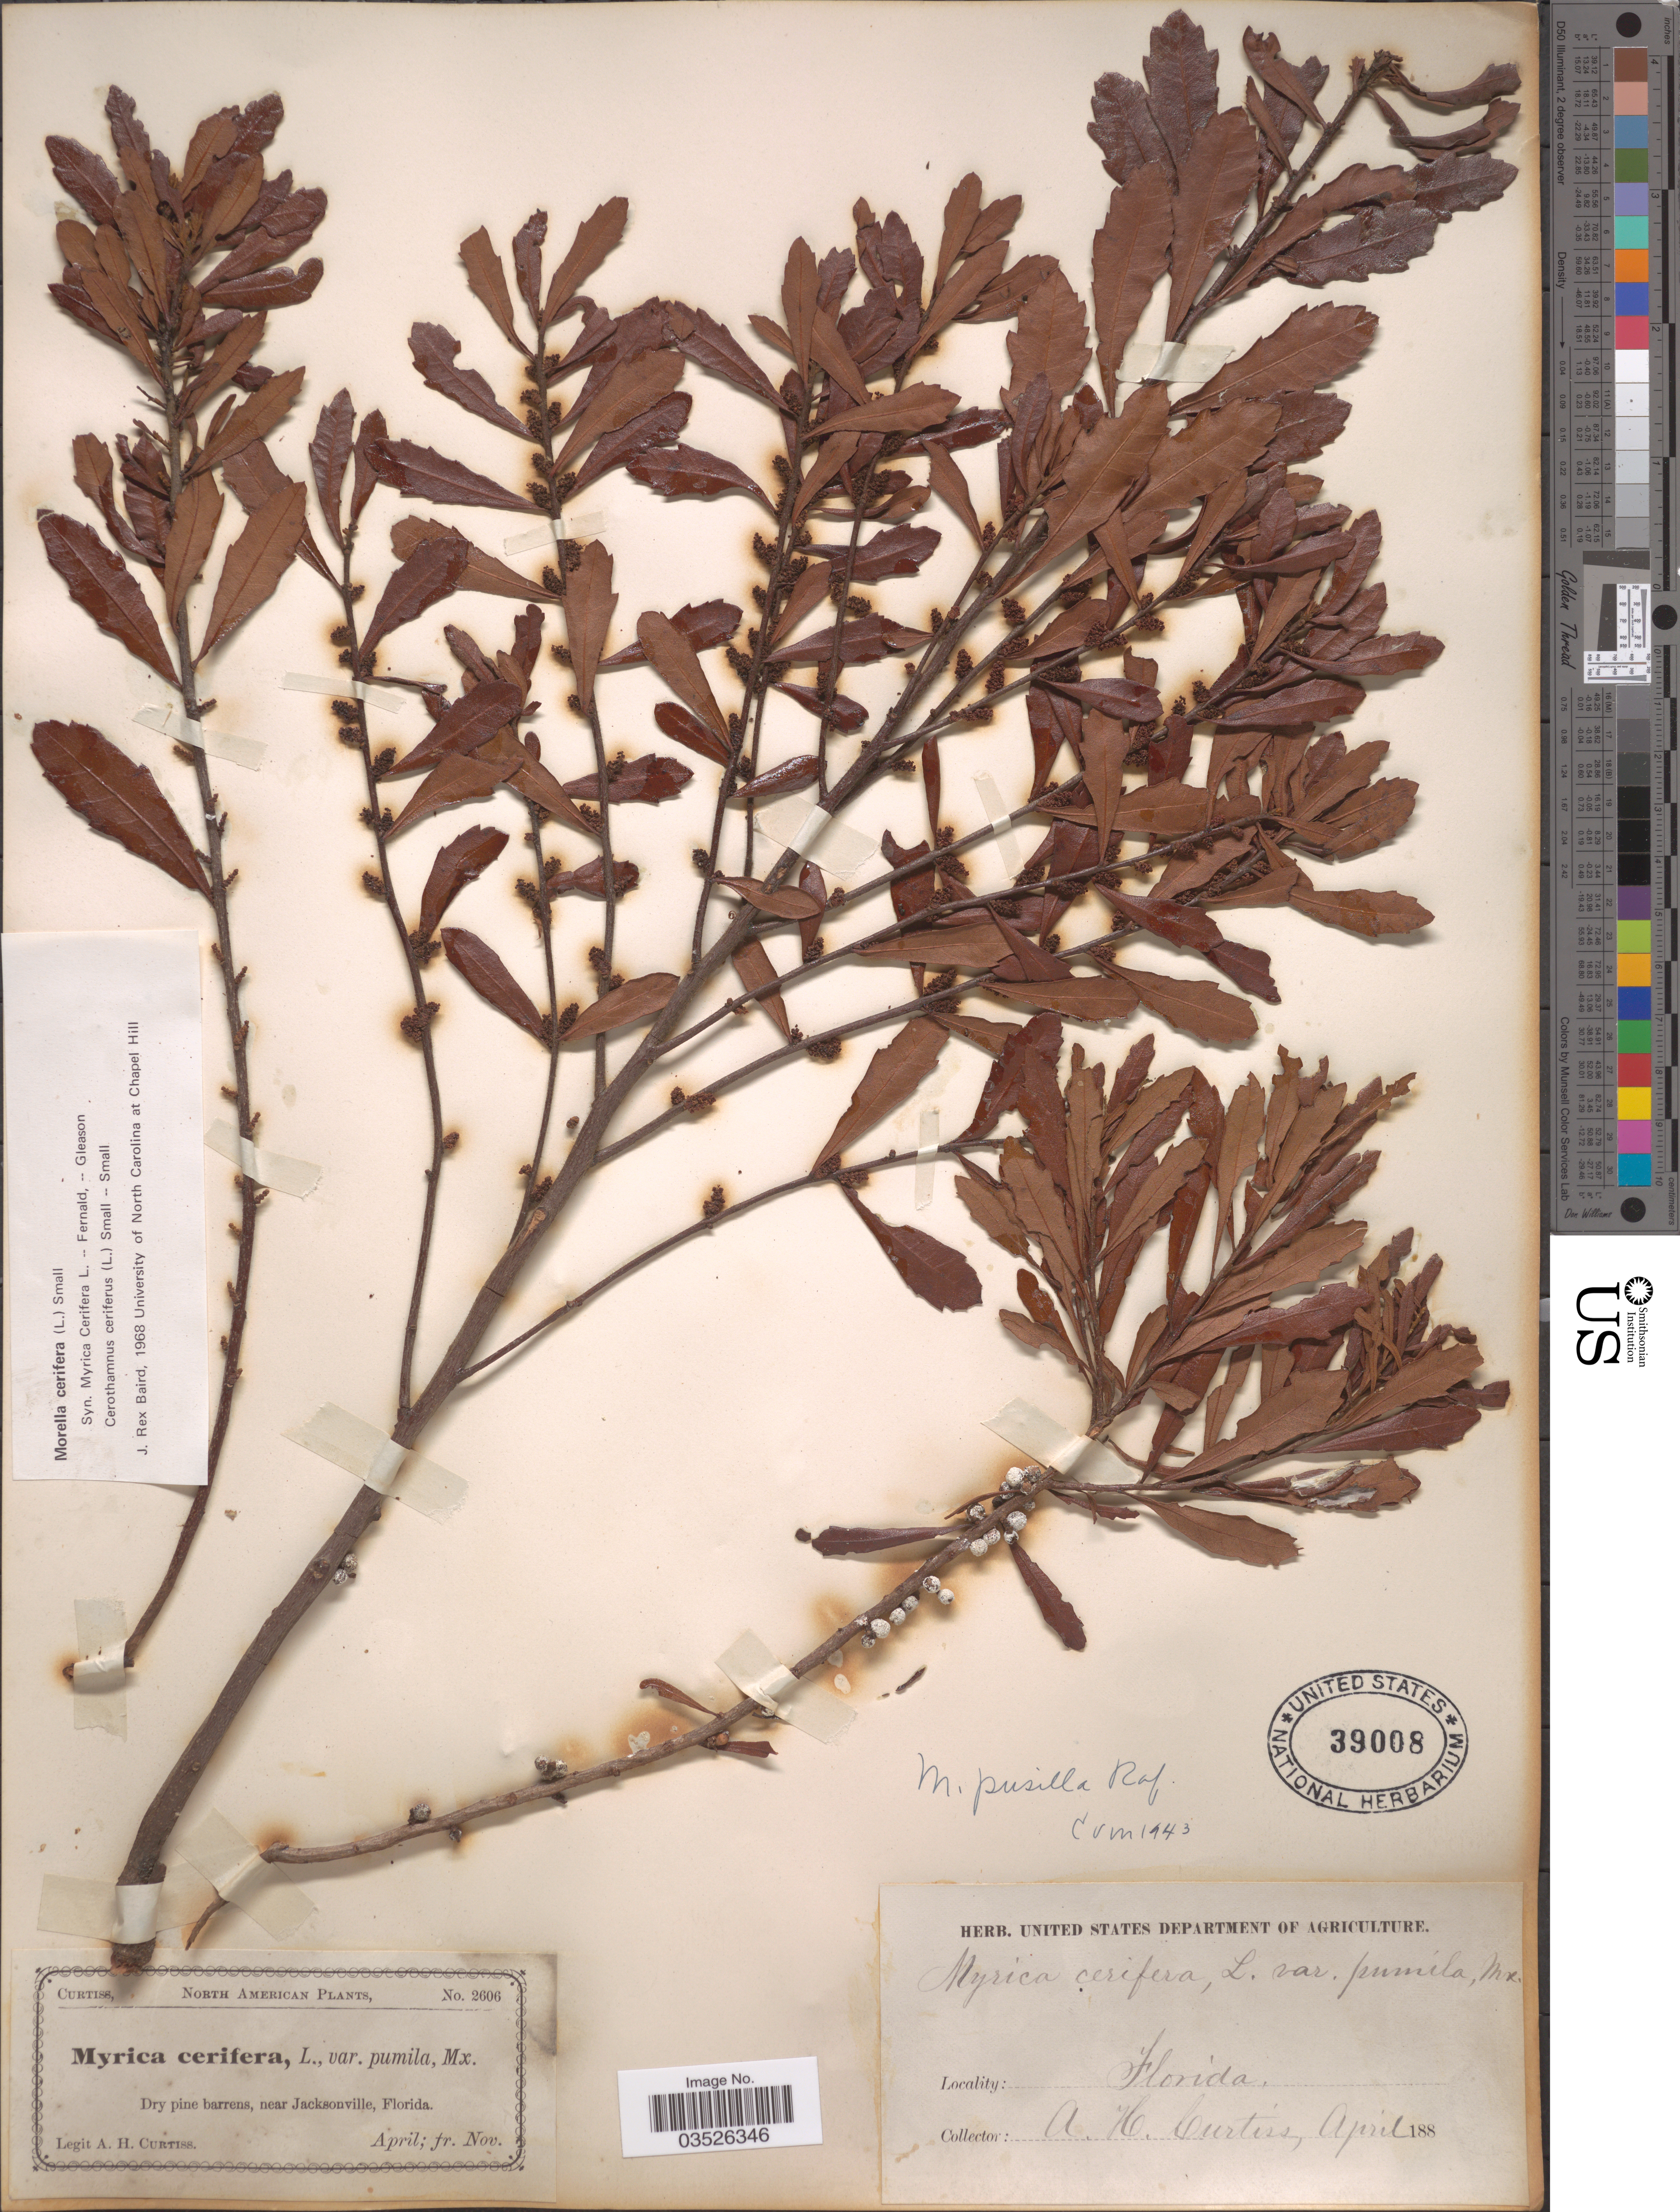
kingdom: Plantae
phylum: Tracheophyta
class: Magnoliopsida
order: Fagales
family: Myricaceae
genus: Morella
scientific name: Morella pumila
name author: (Michx.) Small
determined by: Strong, Mark T., (BOT), Smithsonian Institution - National Museum of Natural History (UNITED STATES)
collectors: A. H. Curtiss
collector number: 2606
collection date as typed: April 188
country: United States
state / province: Florida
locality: Near Jacksonville.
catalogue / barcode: US 39008